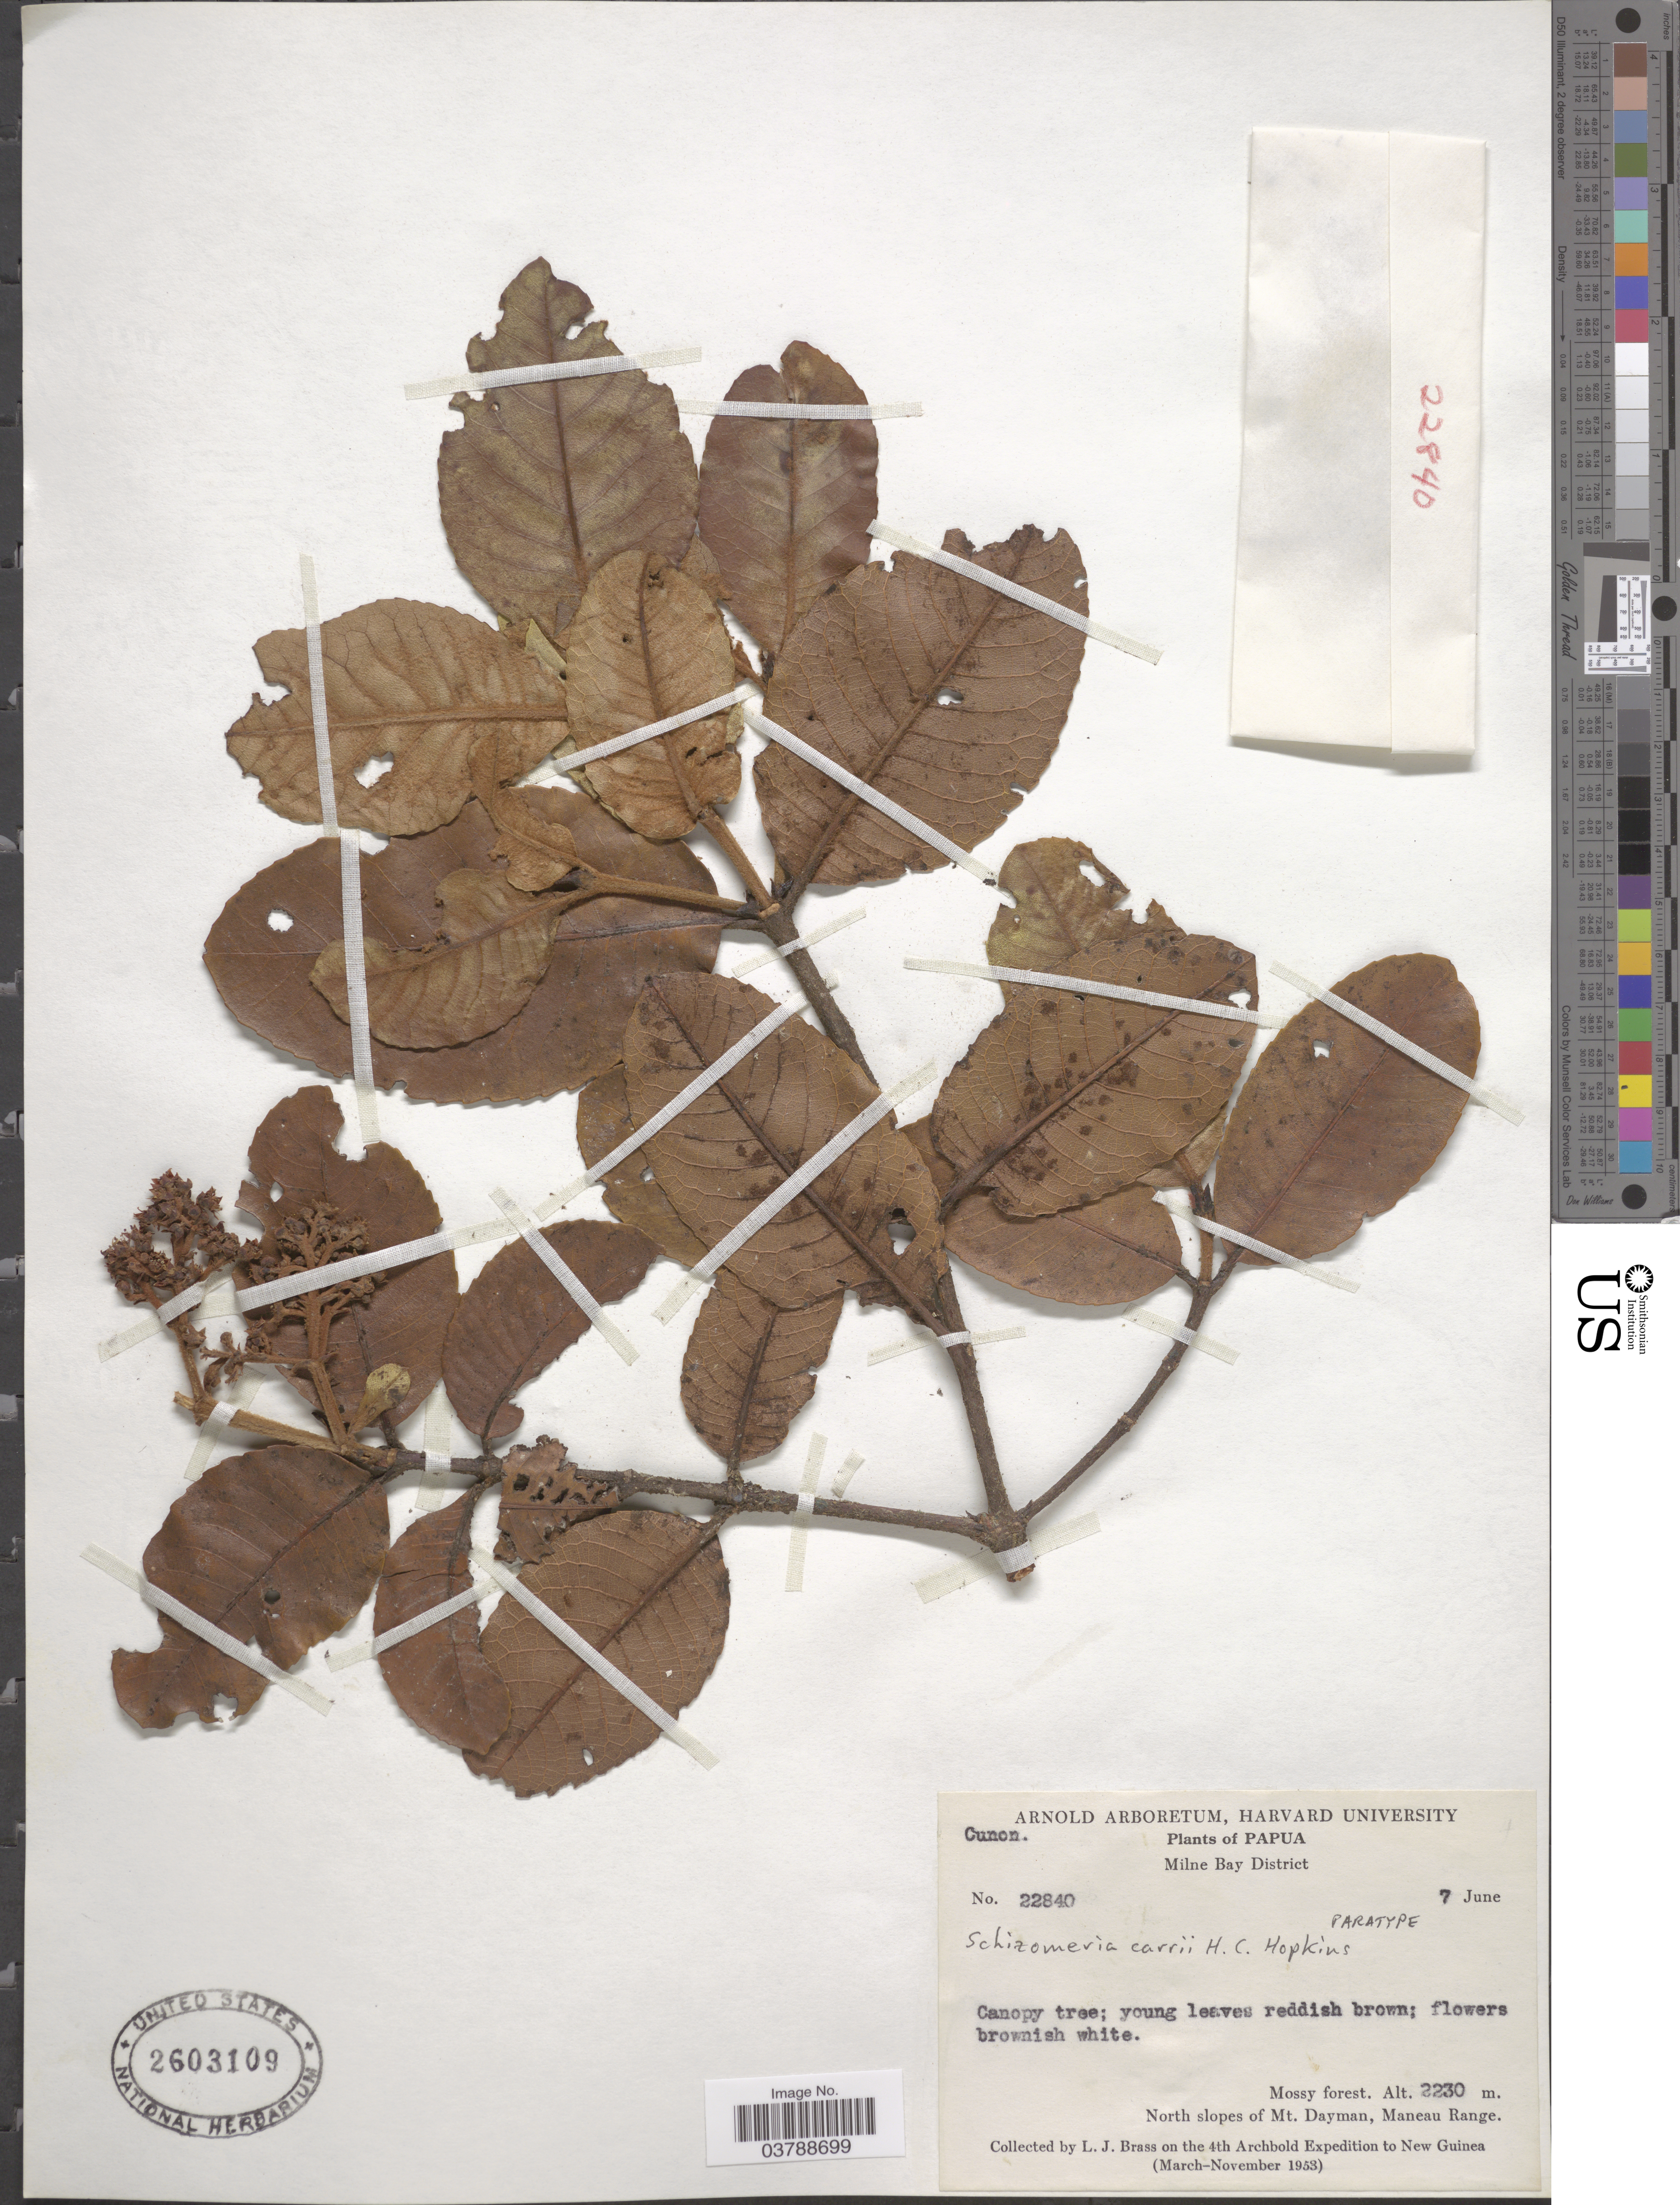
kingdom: Plantae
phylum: Tracheophyta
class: Magnoliopsida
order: Oxalidales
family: Cunoniaceae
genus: Schizomeria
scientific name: Schizomeria carrii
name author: H.C. Hopkins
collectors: L. J. Brass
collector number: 22840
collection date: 1953-06-07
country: Papua New Guinea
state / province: Milne Bay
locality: Papua. Milne Bay District. North slopes of Mt. Dayman, Maneau Range.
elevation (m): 2230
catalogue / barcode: US 2603109